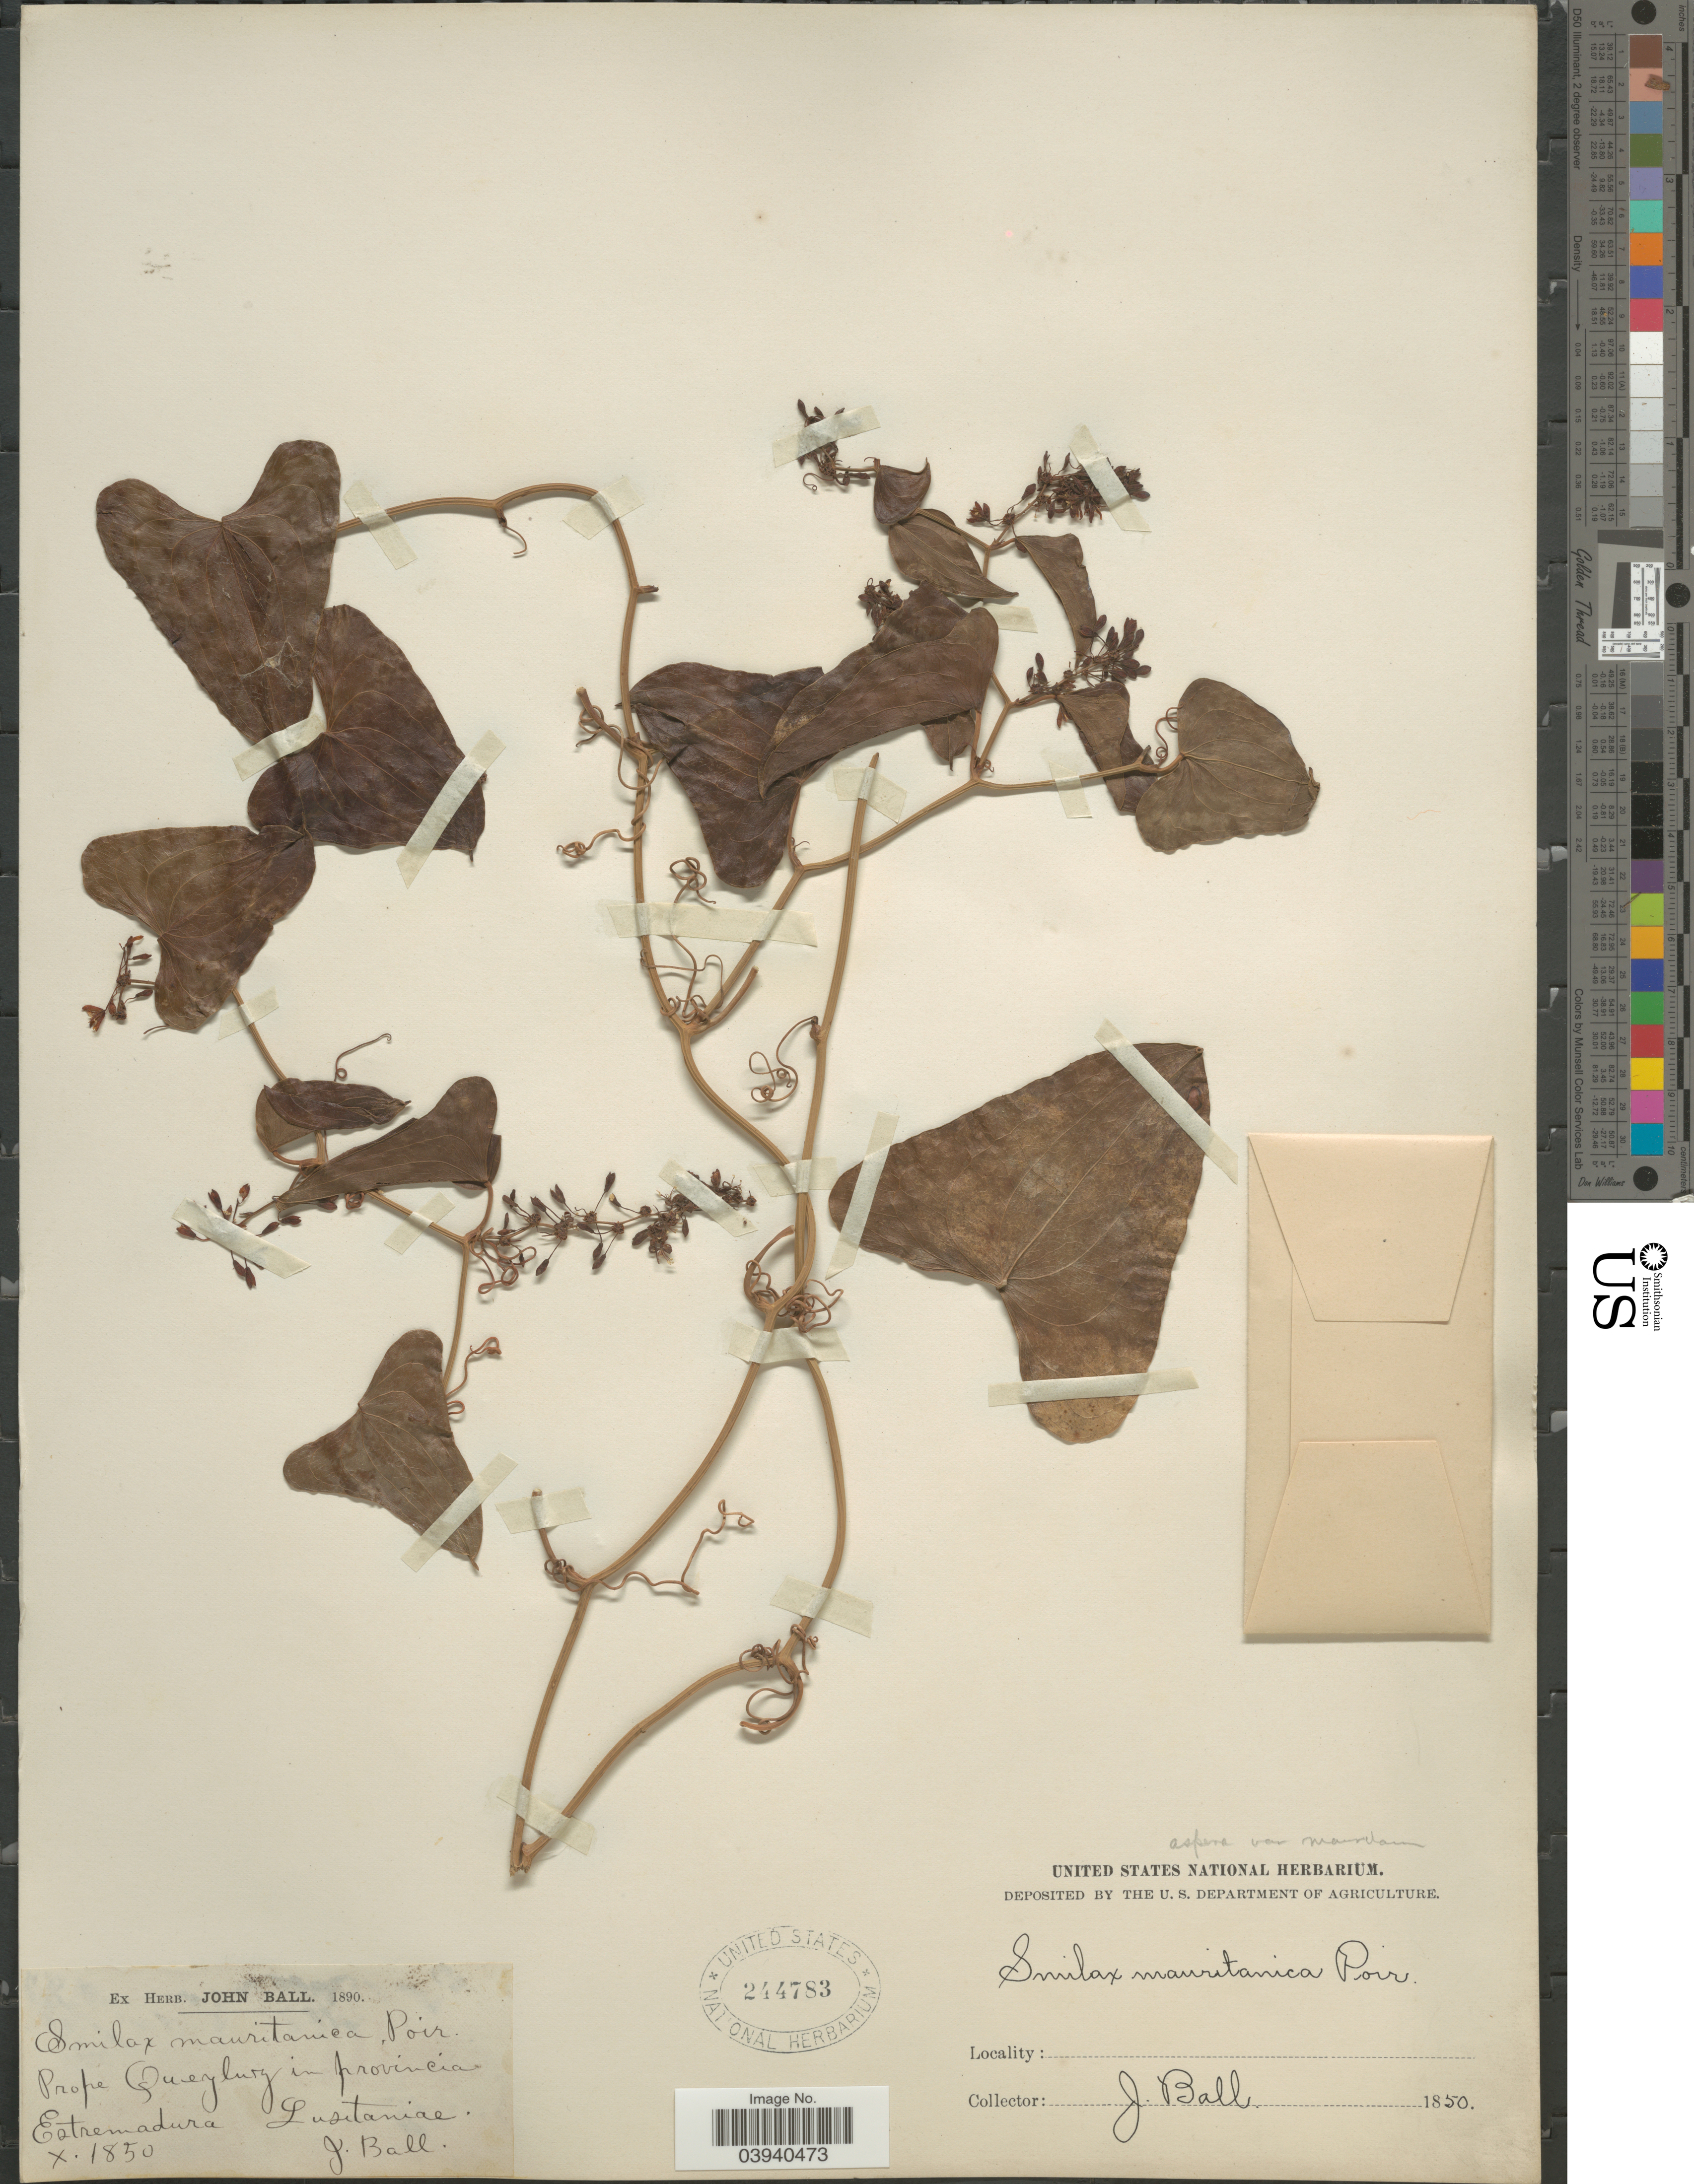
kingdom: Plantae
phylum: Tracheophyta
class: Liliopsida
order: Liliales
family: Smilacaceae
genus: Smilax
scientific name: Smilax aspera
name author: L.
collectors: J. Ball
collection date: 1850-10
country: Portugal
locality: Prope Queluz in provincia Estremadura. Lusitaniae.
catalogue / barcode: US 244783